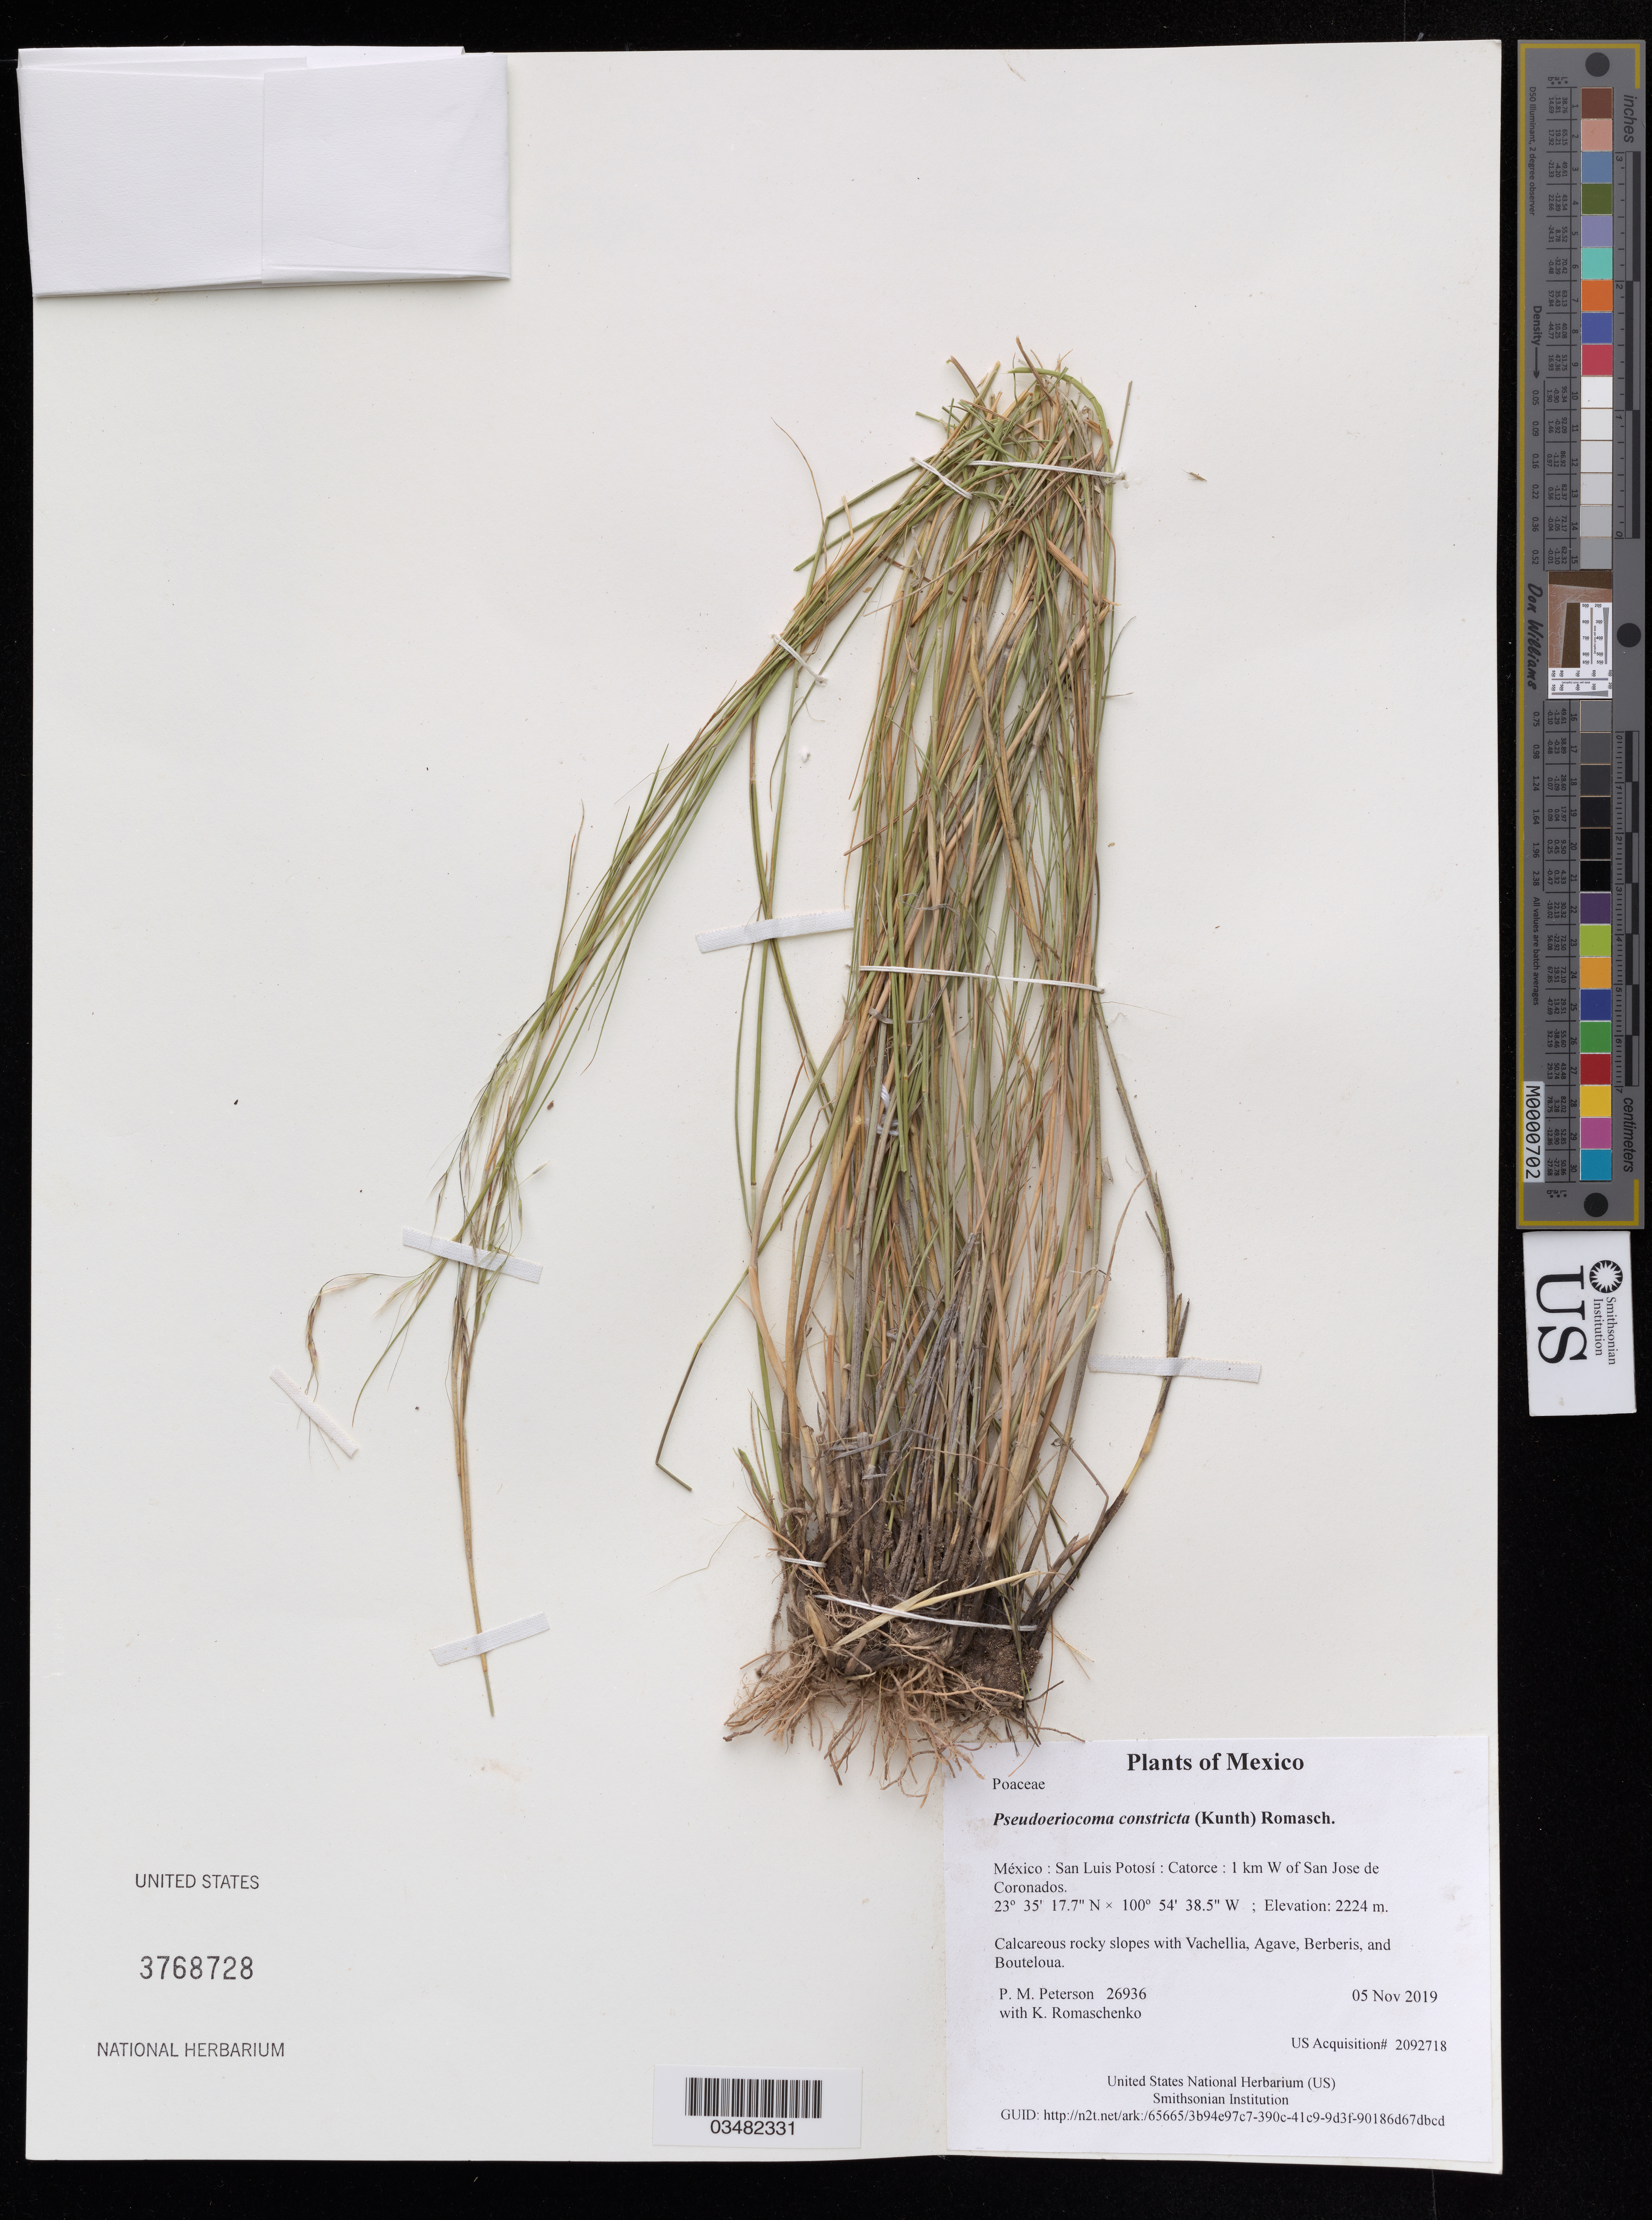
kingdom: Plantae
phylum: Tracheophyta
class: Liliopsida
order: Poales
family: Poaceae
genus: Pseudoeriocoma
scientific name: Pseudoeriocoma constricta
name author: (Kunth) Romasch.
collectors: P. M. Peterson & K. Romaschenko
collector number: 26936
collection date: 2019-11-05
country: México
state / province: San Luis Potosí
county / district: Catorce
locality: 1 km W of San Jose de Coronados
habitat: Calcareous rocky slopes with Vachellia, Agave, Berberis, and Bouteloua.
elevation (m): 2224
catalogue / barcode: US 3768728